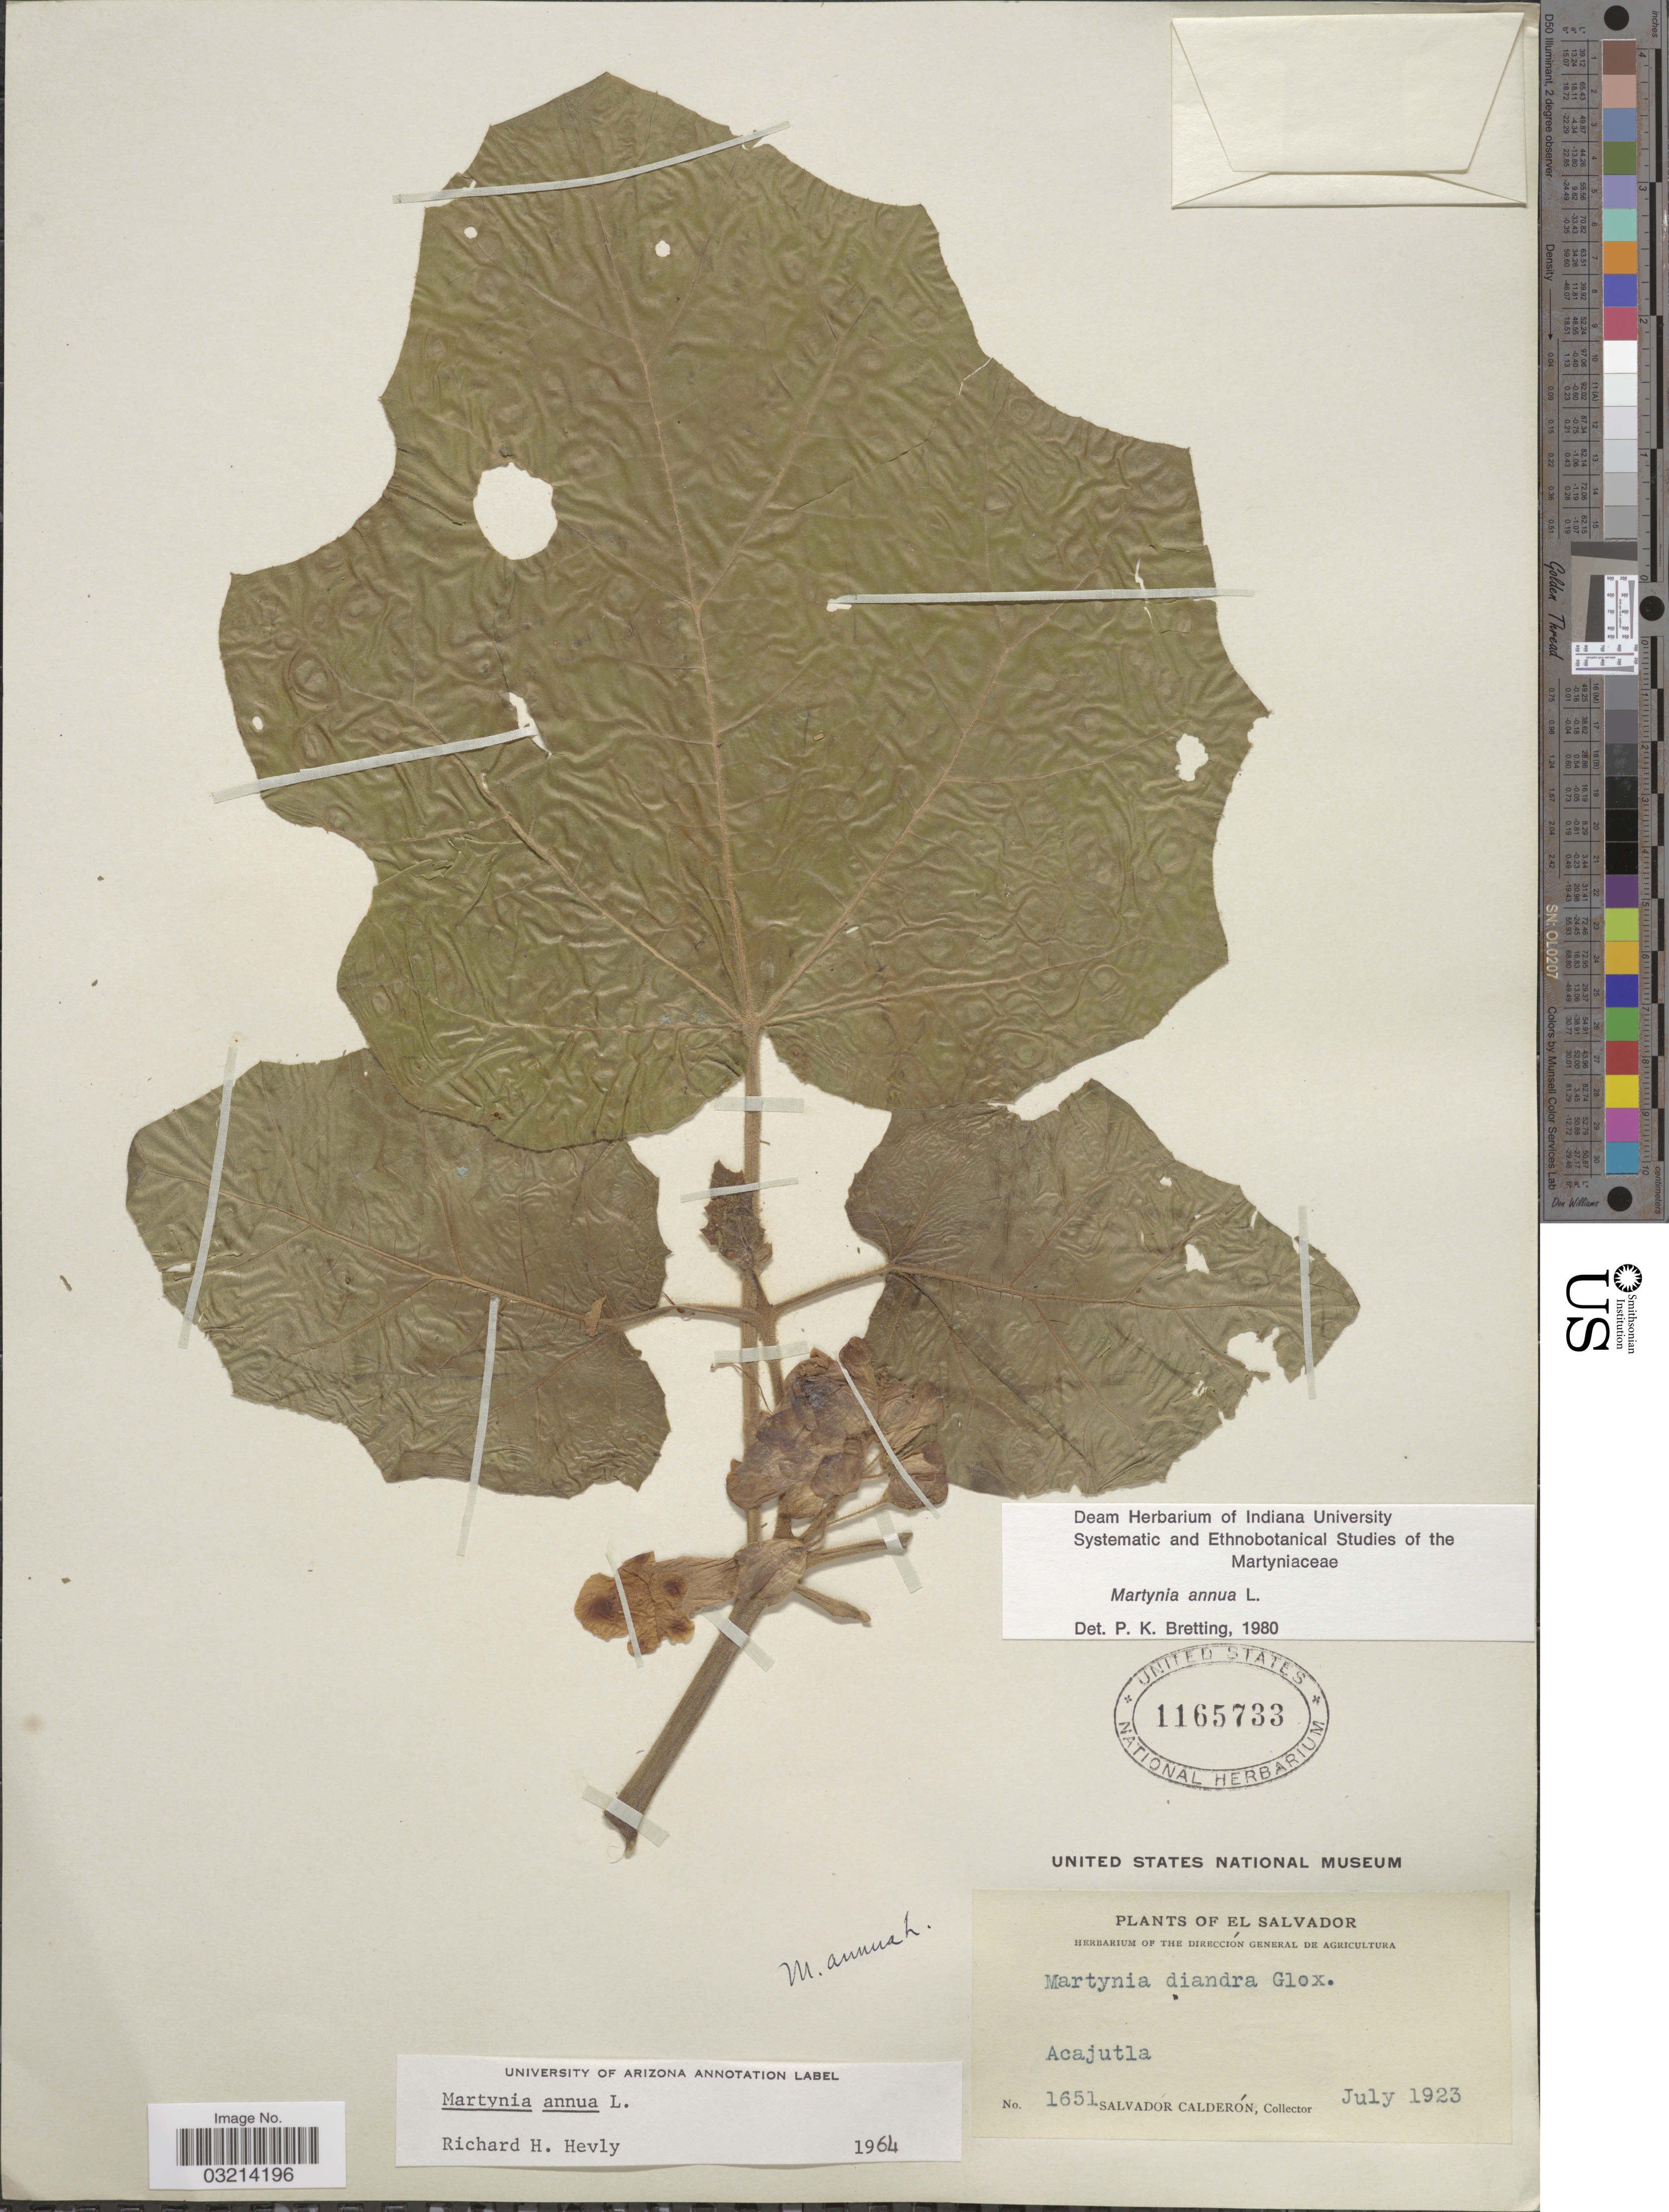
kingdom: Plantae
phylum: Tracheophyta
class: Magnoliopsida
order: Lamiales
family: Martyniaceae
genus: Martynia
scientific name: Martynia annua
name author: L.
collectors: S. Calderón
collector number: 1651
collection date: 1923-07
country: El Salvador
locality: Acajutla.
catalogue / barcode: US 1165733